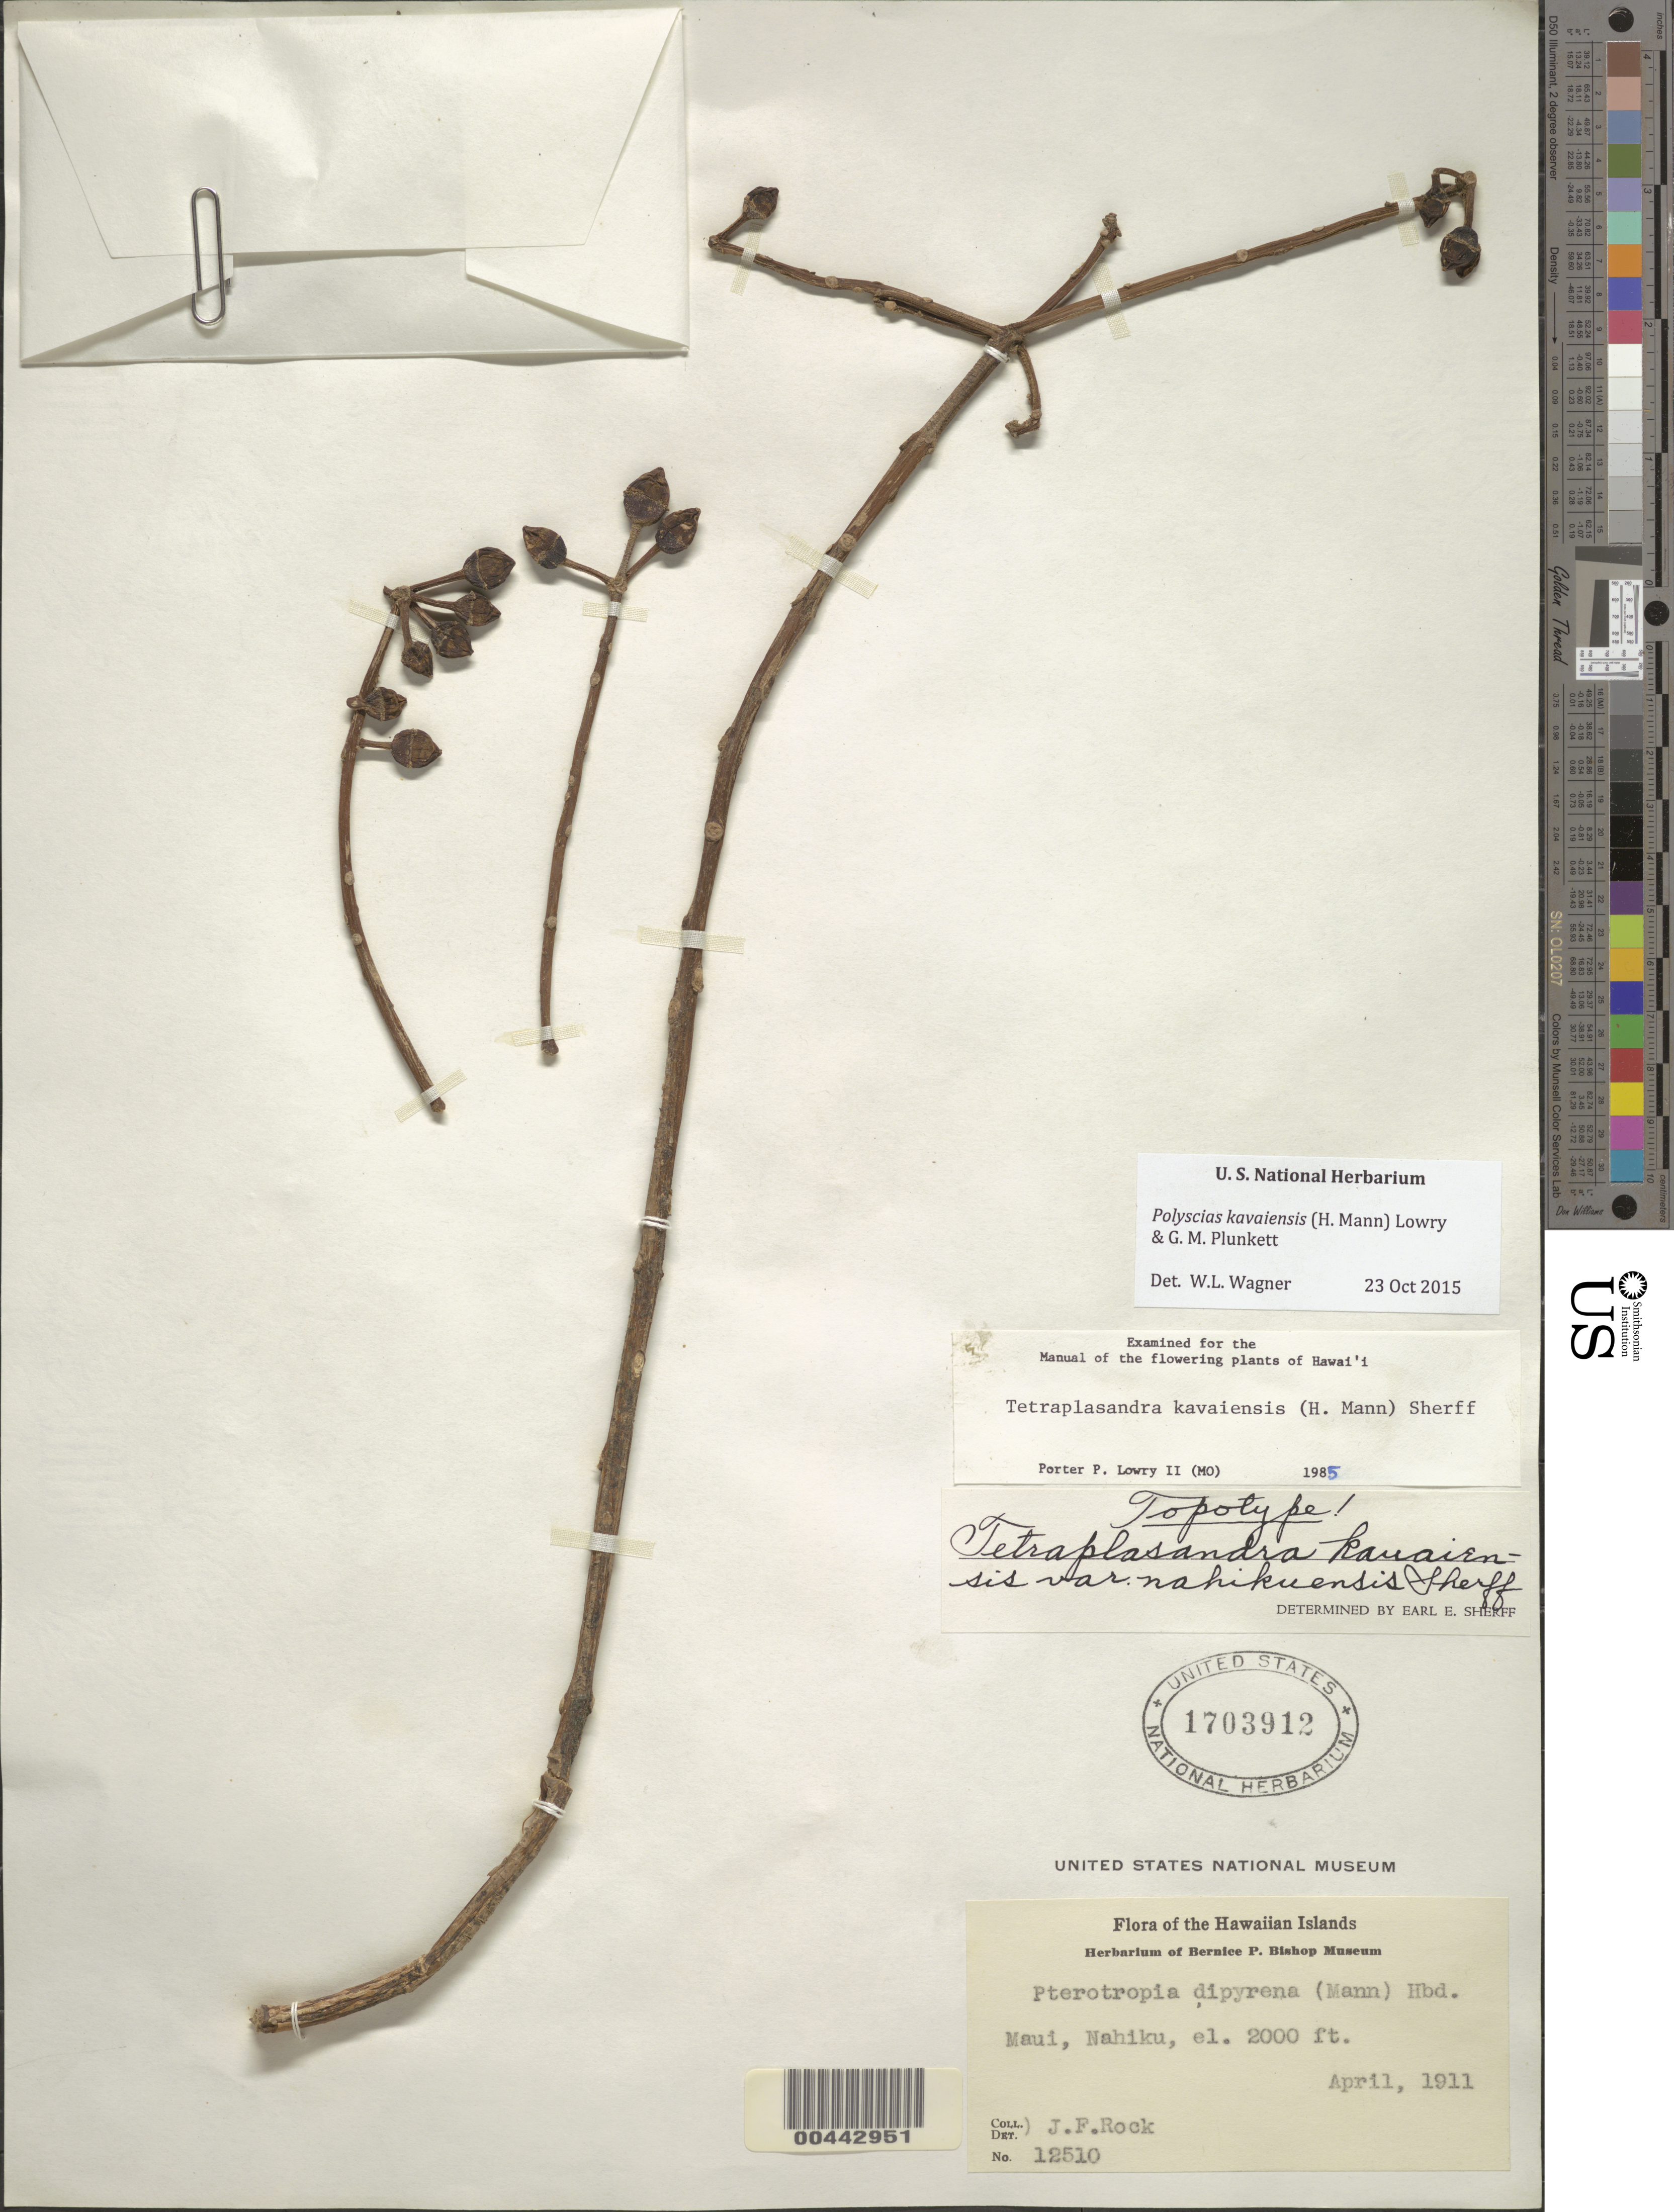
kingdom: Plantae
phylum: Tracheophyta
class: Magnoliopsida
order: Apiales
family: Araliaceae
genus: Polyscias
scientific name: Polyscias kavaiensis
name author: (H. Mann) Lowry & G. M. Plunkett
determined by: Wagner, W. L., (BOT), Smithsonian Institution - National Museum of Natural History (UNITED STATES)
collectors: J. Rock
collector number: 12510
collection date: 1911-04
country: United States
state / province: Hawaii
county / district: Maui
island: Maui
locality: Hawaiian Islands. Maui, Nahiku.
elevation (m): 610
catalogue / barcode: US 1703912